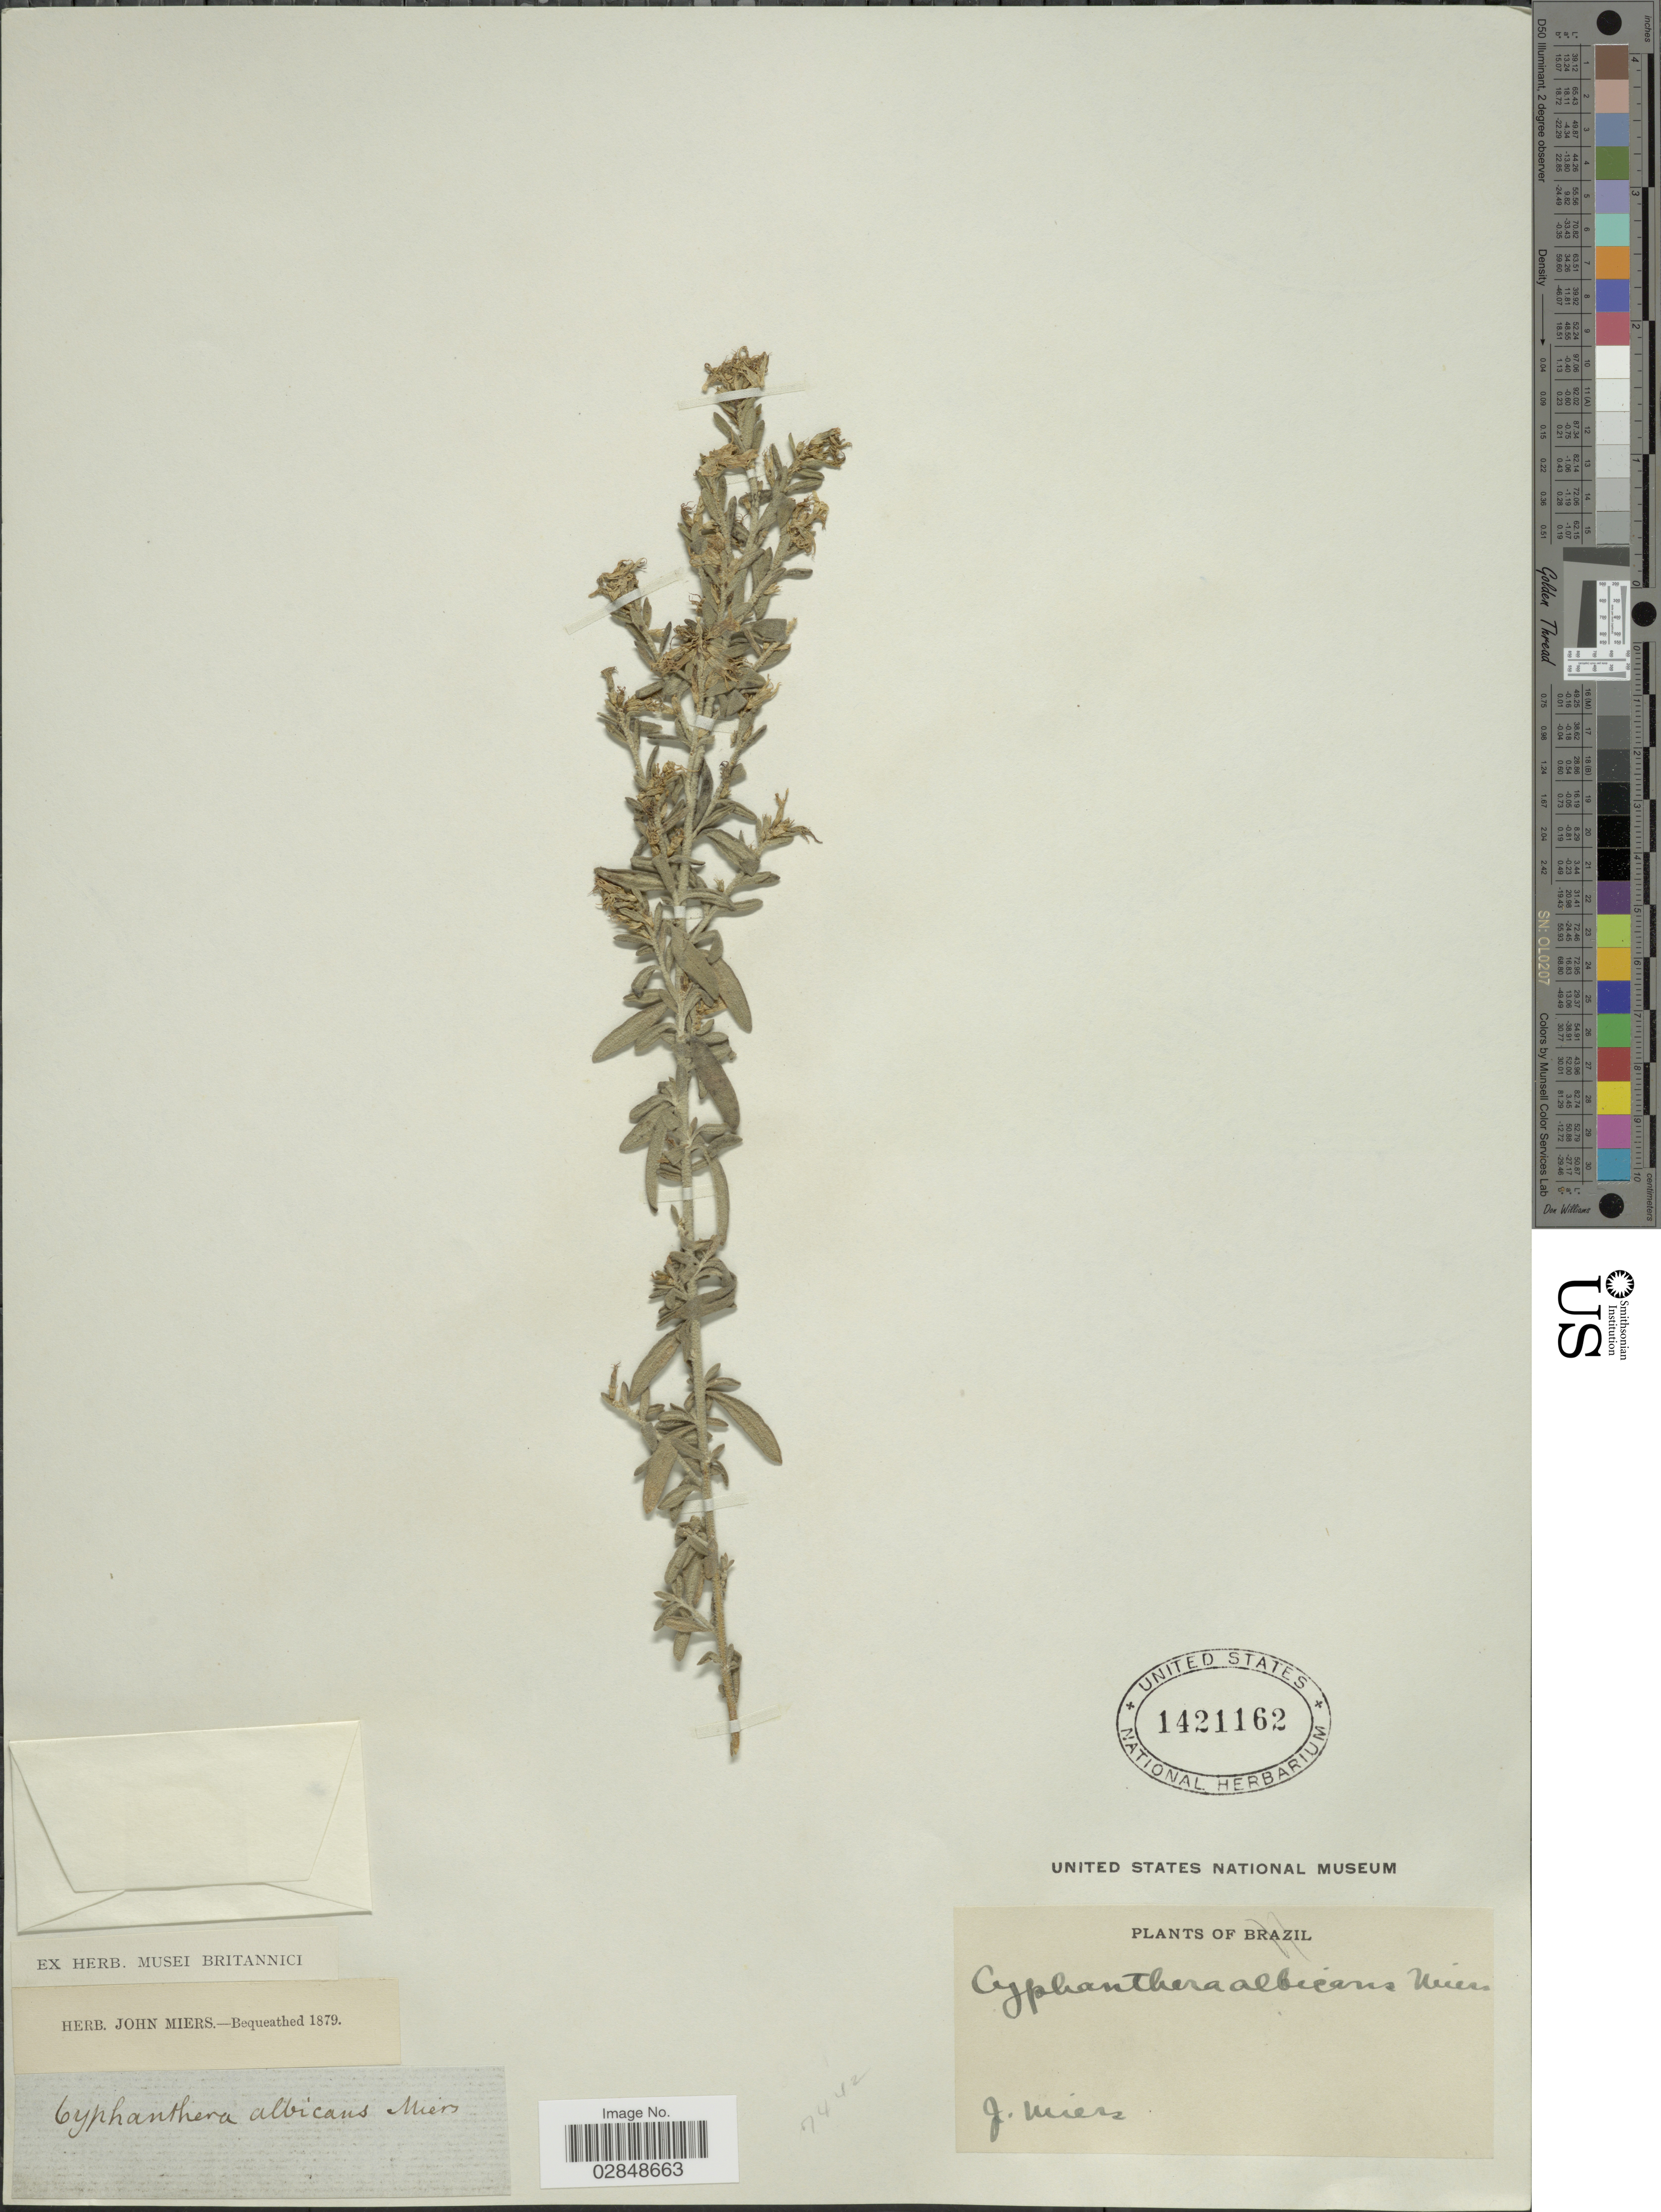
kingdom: Plantae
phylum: Tracheophyta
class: Magnoliopsida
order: Solanales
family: Solanaceae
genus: Cyphanthera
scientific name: Cyphanthera albicans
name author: (A. Cunn.) Miers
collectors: J. Miers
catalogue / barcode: US 1421162